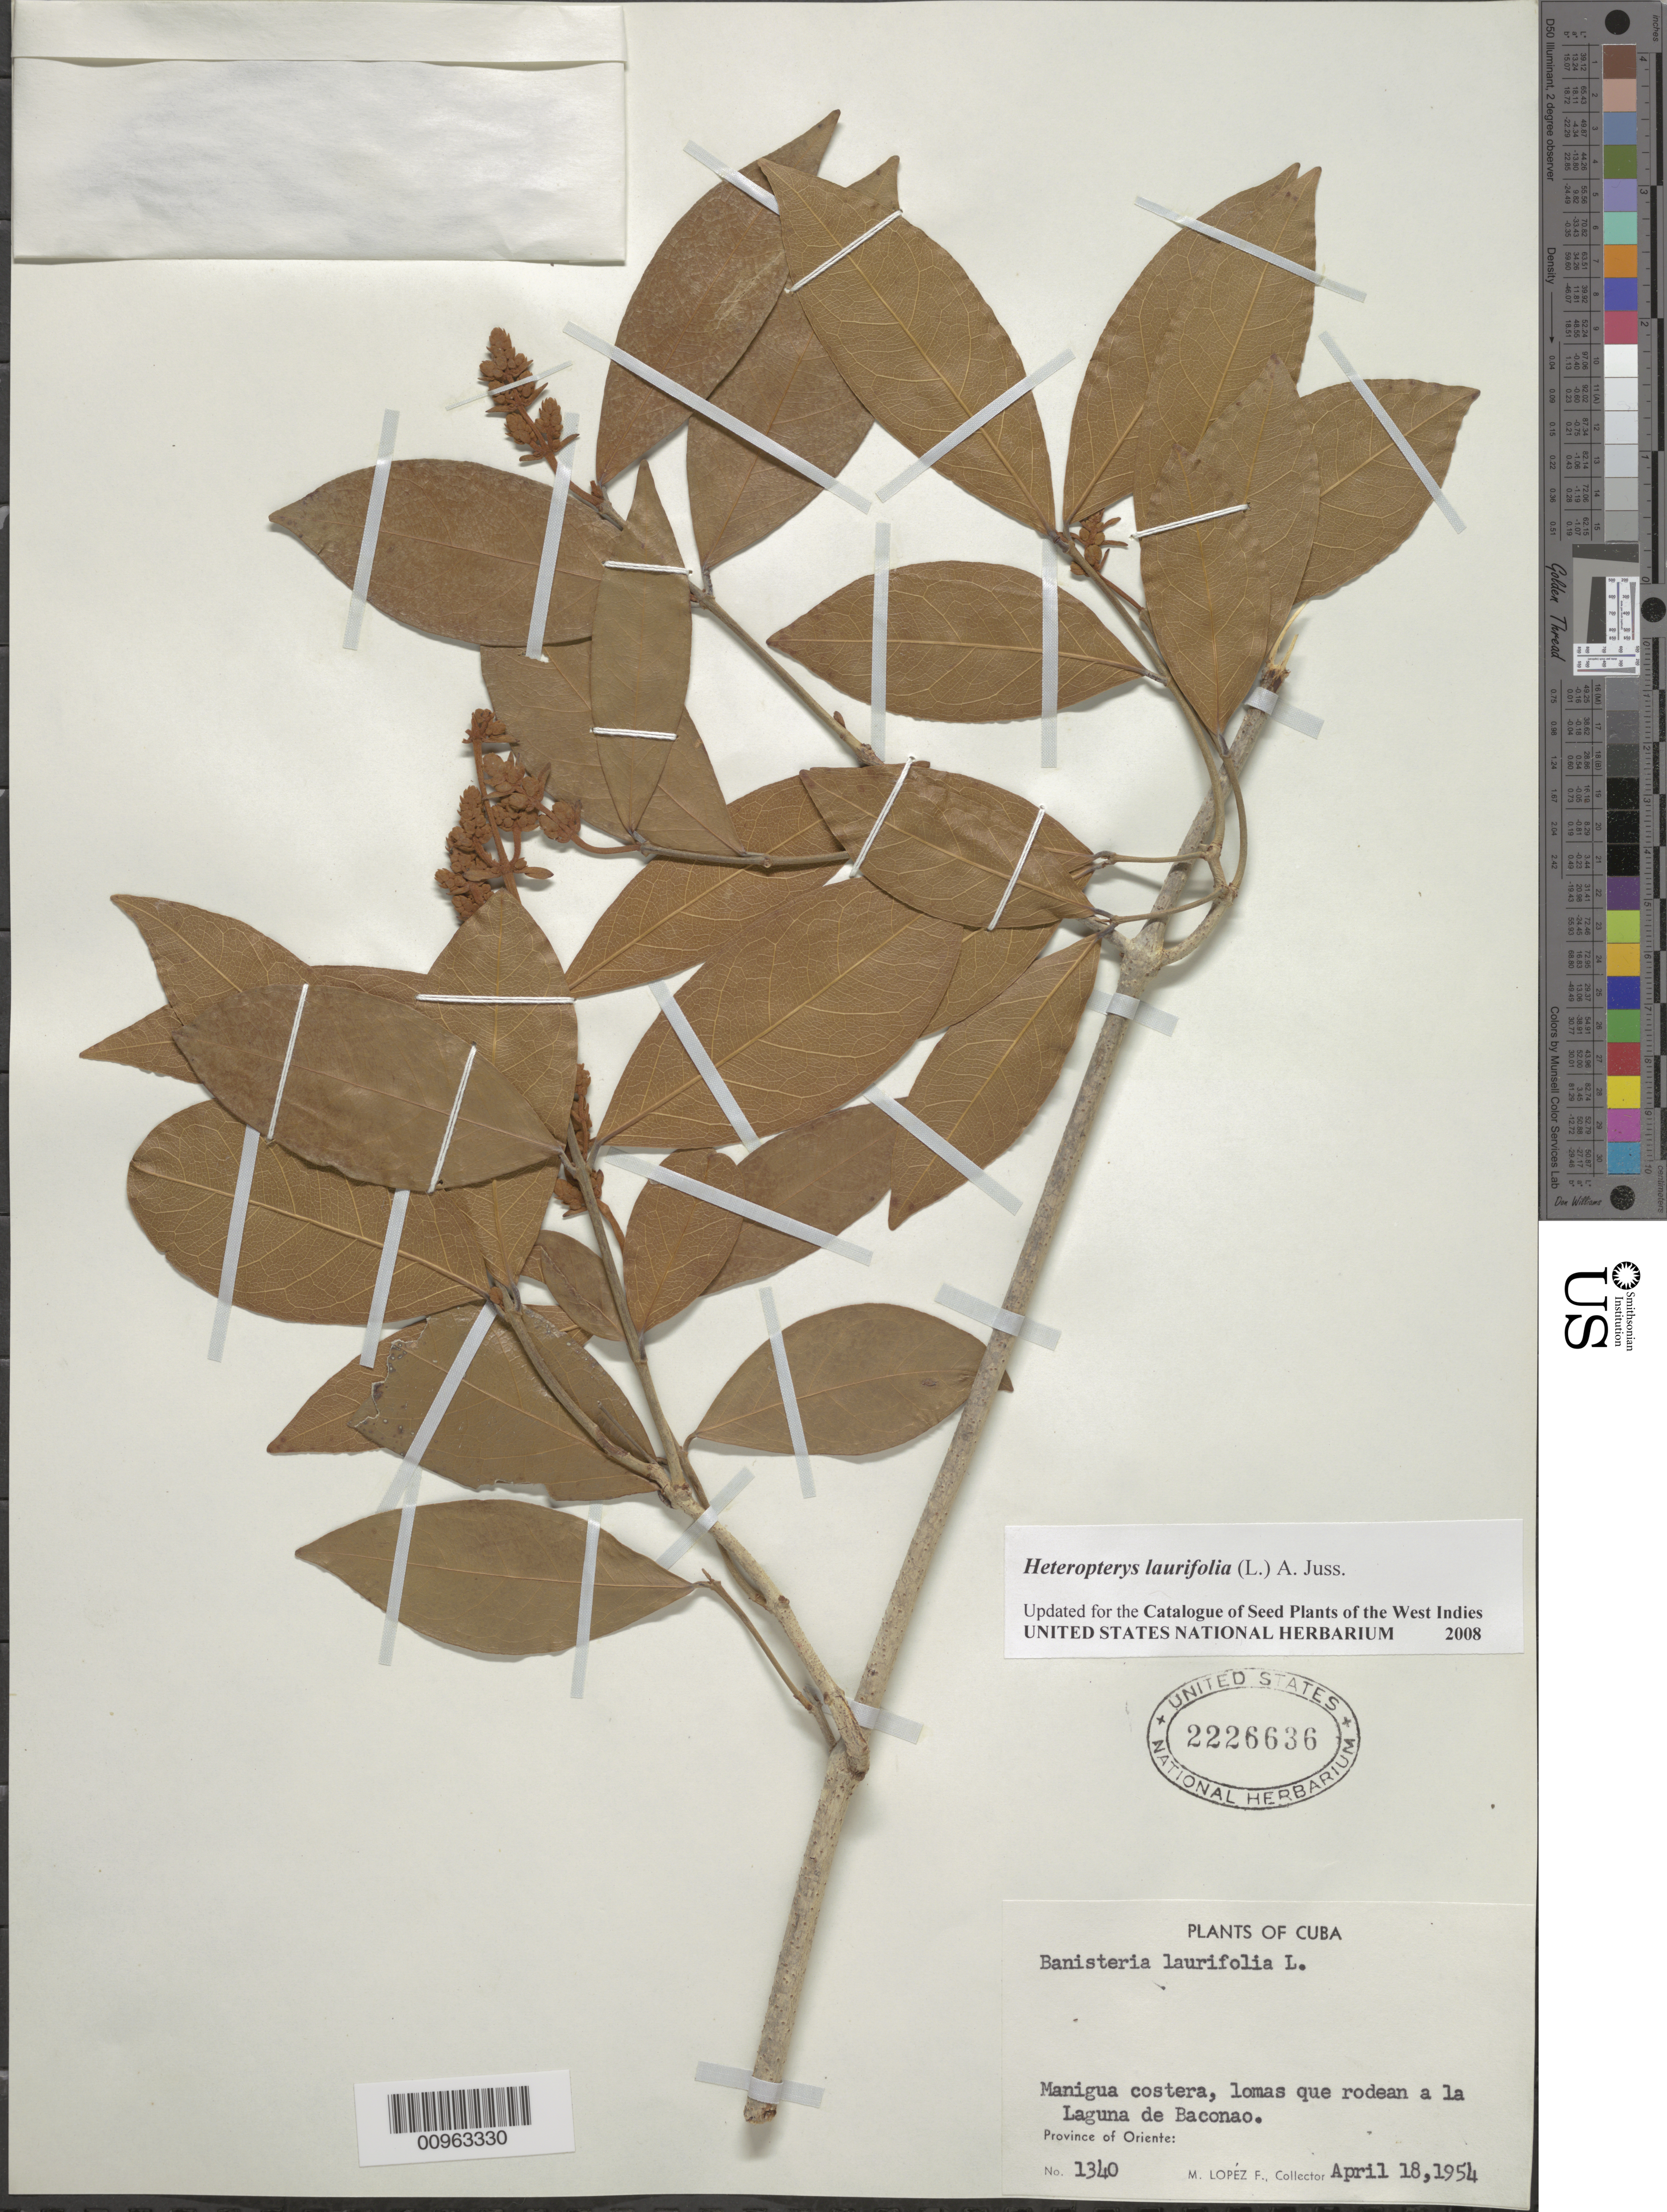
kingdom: Plantae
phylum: Tracheophyta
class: Magnoliopsida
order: Malpighiales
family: Malpighiaceae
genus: Heteropterys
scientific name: Heteropterys laurifolia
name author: (L.) A. Juss.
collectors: M. López Figueiras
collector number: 1340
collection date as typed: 18 Apr 1954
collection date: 1954-04-18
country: Cuba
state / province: Oriente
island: Cuba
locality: Lomas que rodean a la Laguna de Baconao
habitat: Manigua costera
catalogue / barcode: US 2226636